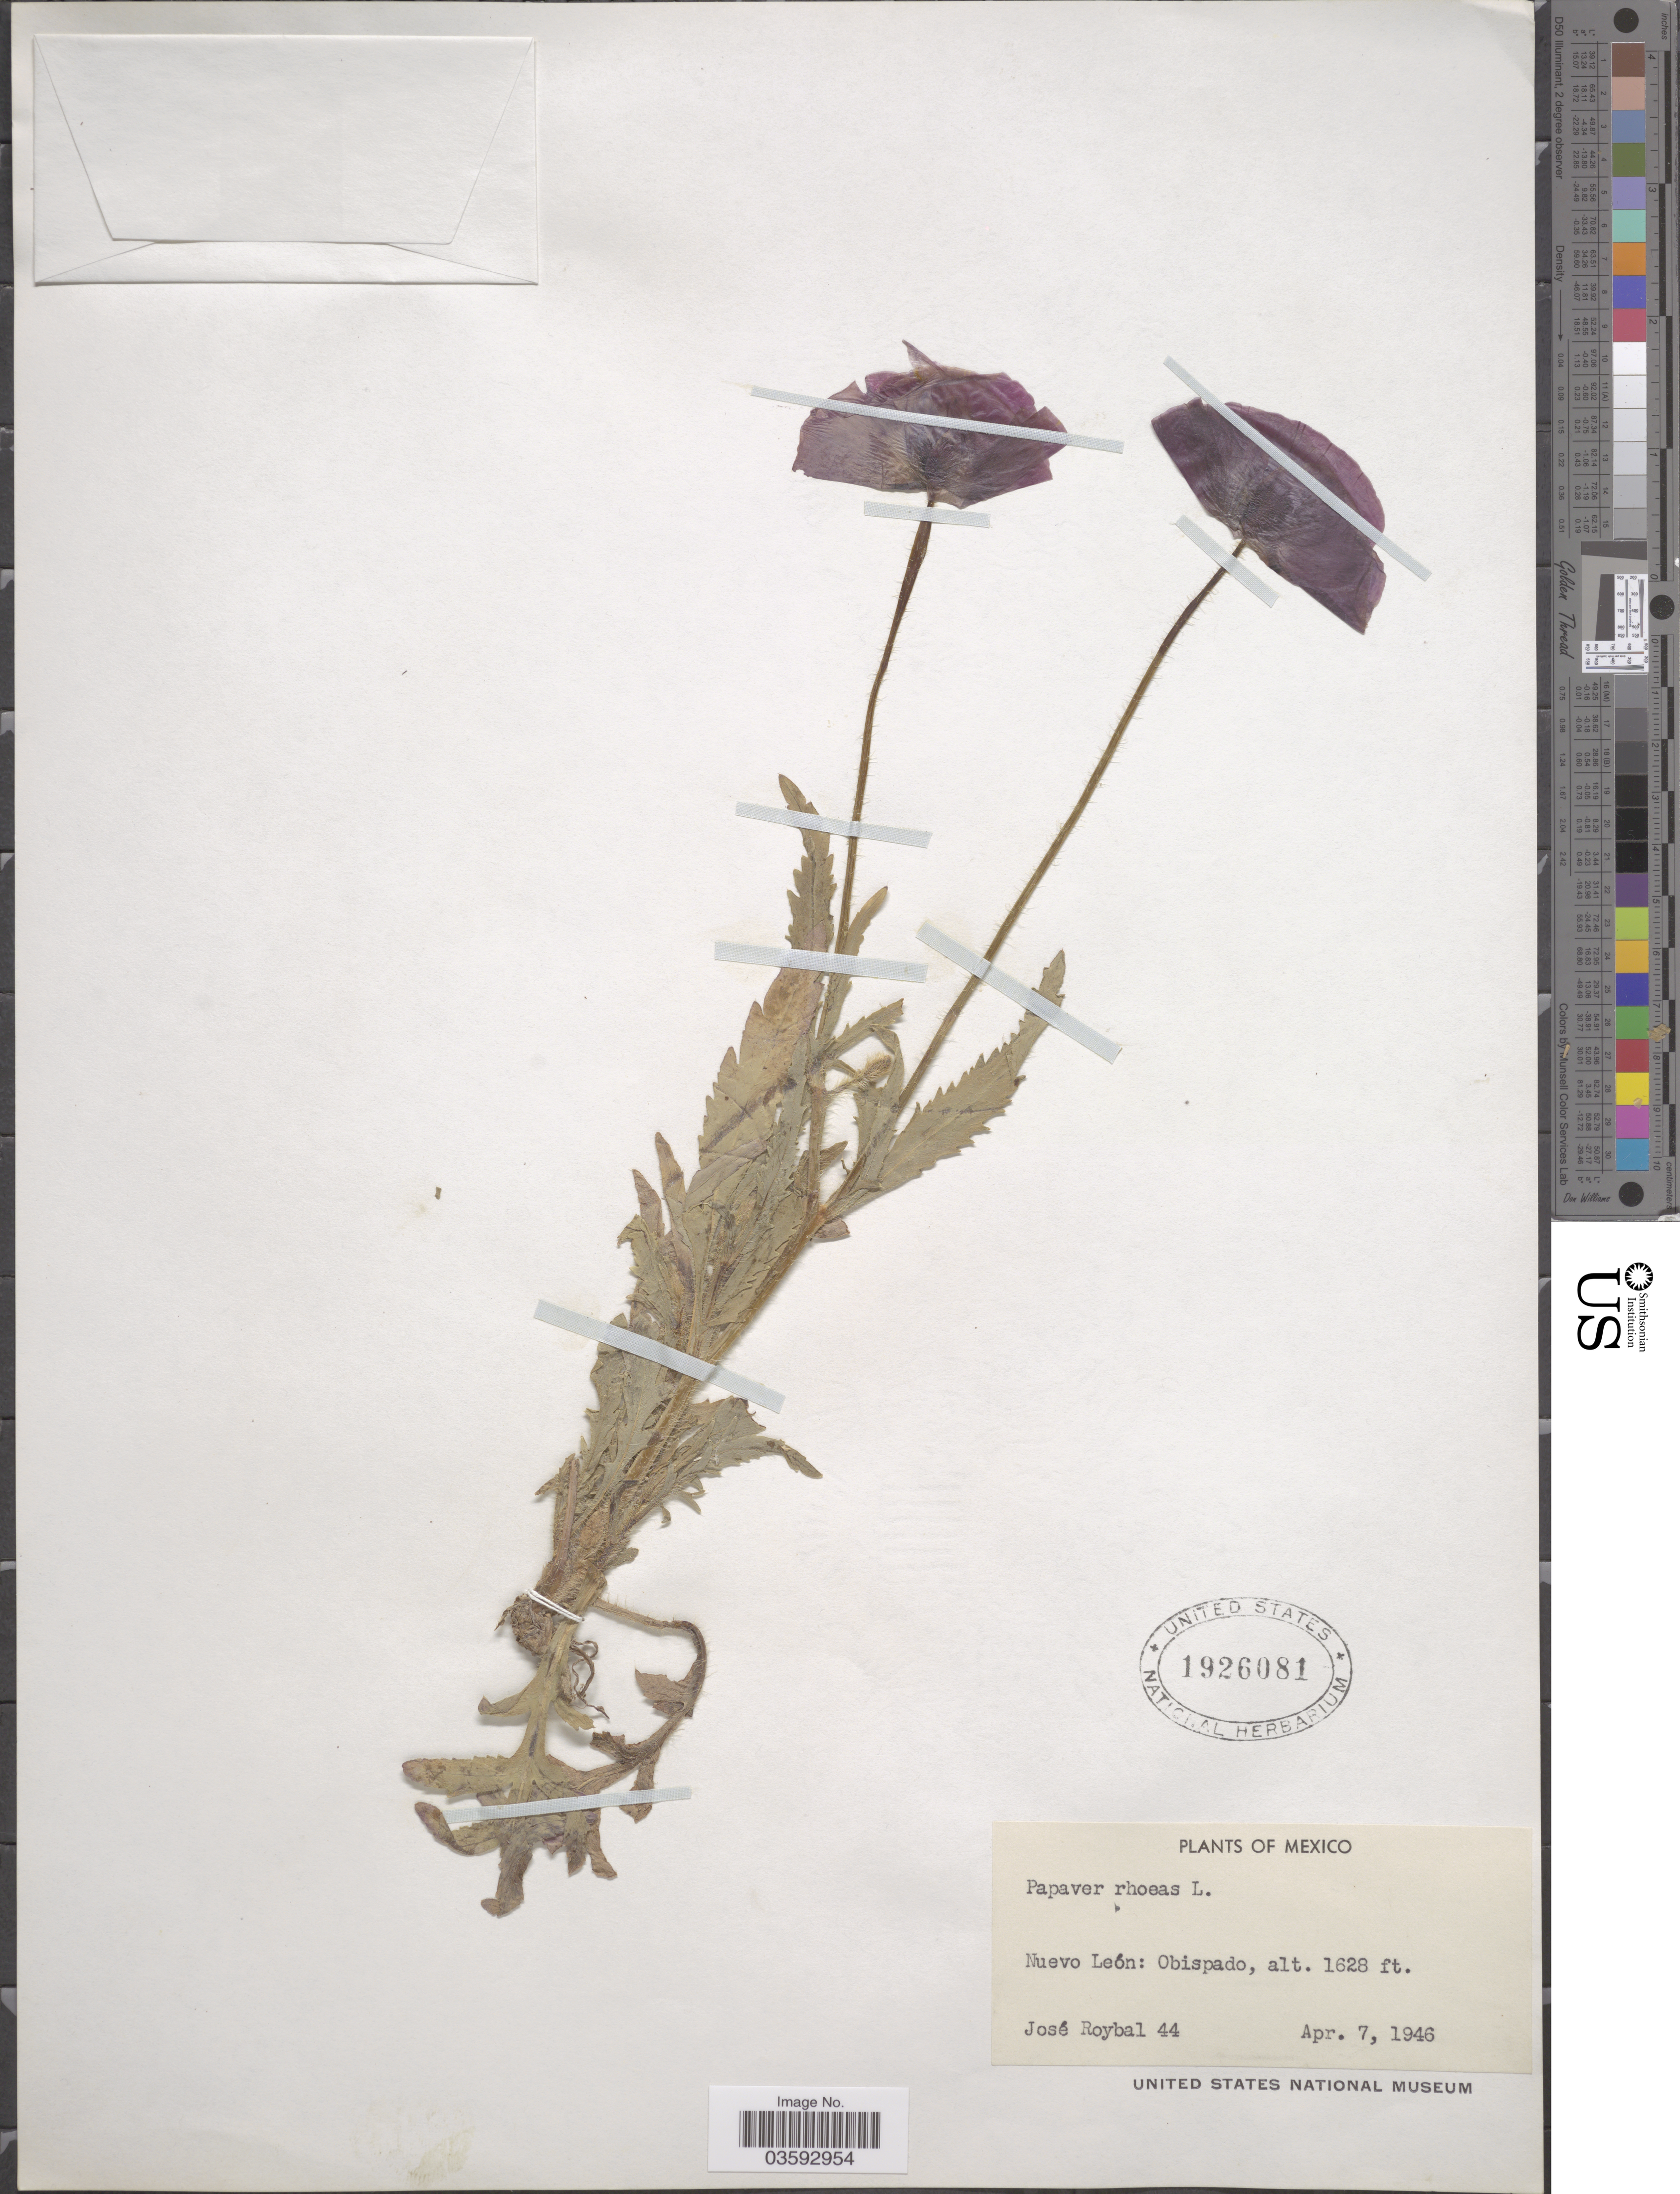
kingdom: Plantae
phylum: Tracheophyta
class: Magnoliopsida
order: Ranunculales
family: Papaveraceae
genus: Papaver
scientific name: Papaver sp.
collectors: J. Roybal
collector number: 44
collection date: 1946-04-07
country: Mexico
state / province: Nuevo León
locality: Obispado.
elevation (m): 496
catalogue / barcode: US 1926081